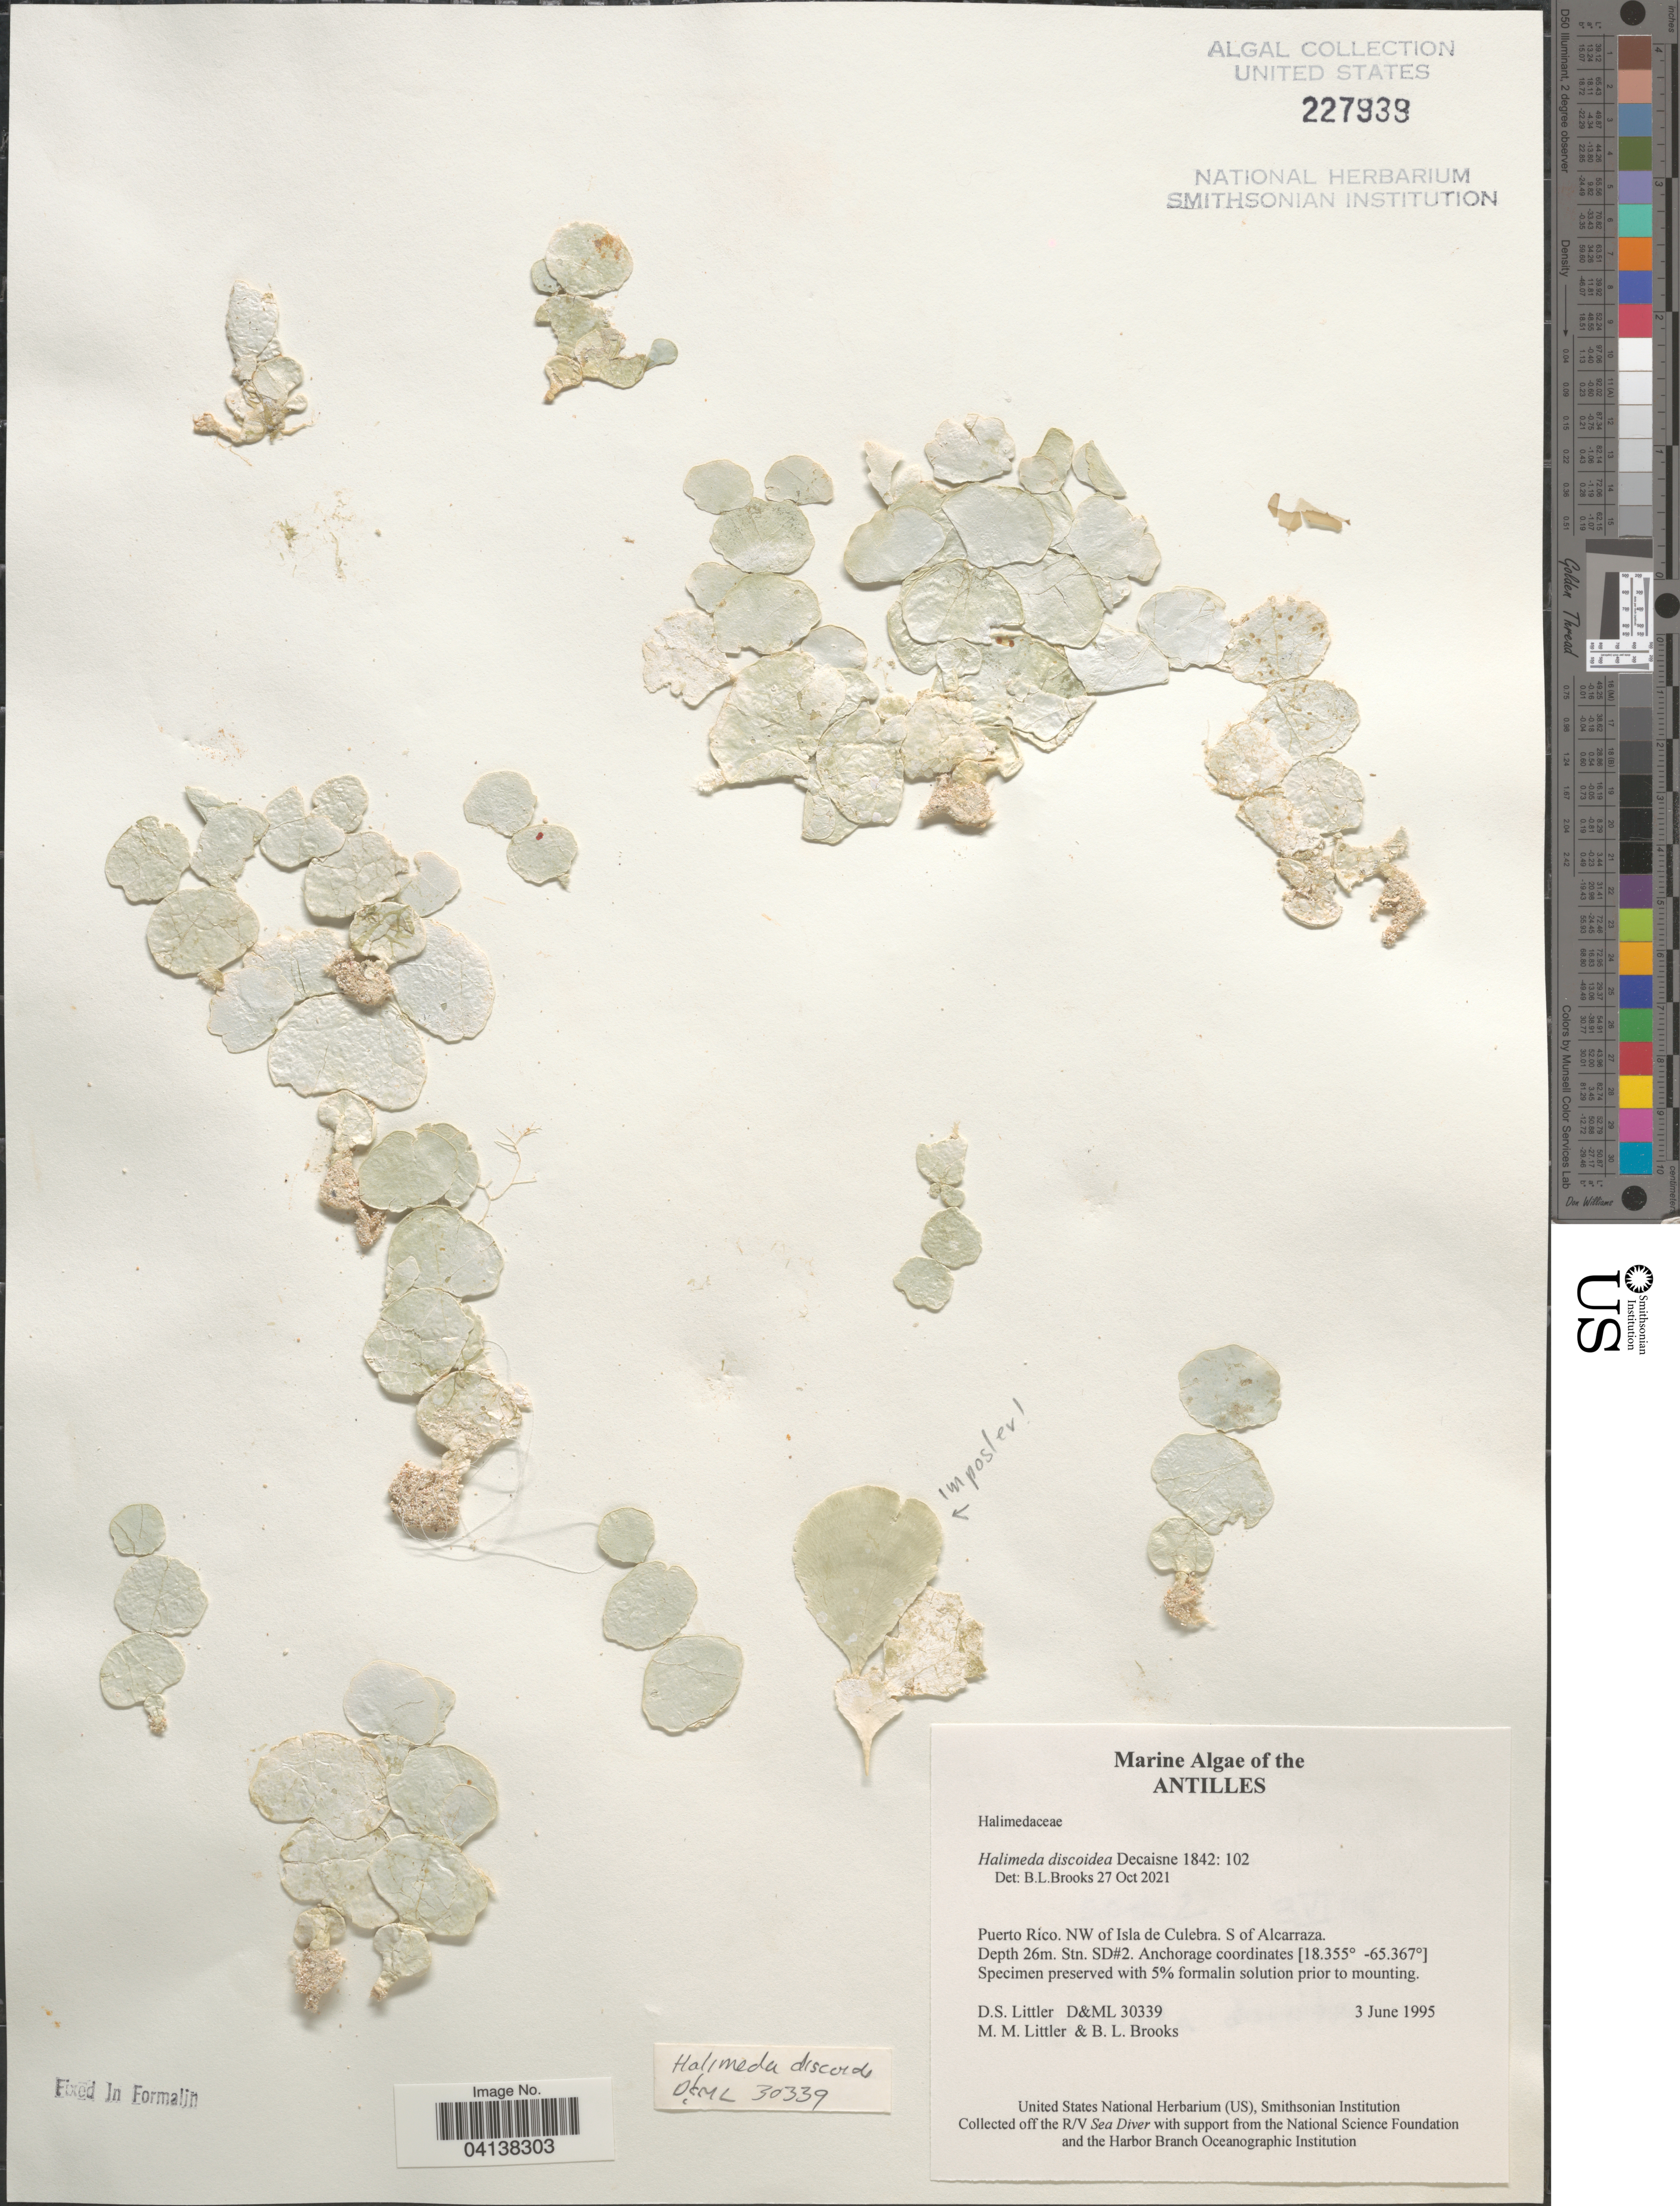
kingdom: Plantae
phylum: Chlorophyta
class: Ulvophyceae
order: Bryopsidales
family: Halimedaceae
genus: Halimeda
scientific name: Halimeda discoidea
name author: Decne.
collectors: D. S. Littler & B. Brooks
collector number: D&ML 30339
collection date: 1995-06-03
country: Puerto Rico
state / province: Culebra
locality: NW of Isla de Culebra. S of Alcarraza. Stn. SD#2. The Antilles.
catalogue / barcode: US 227939